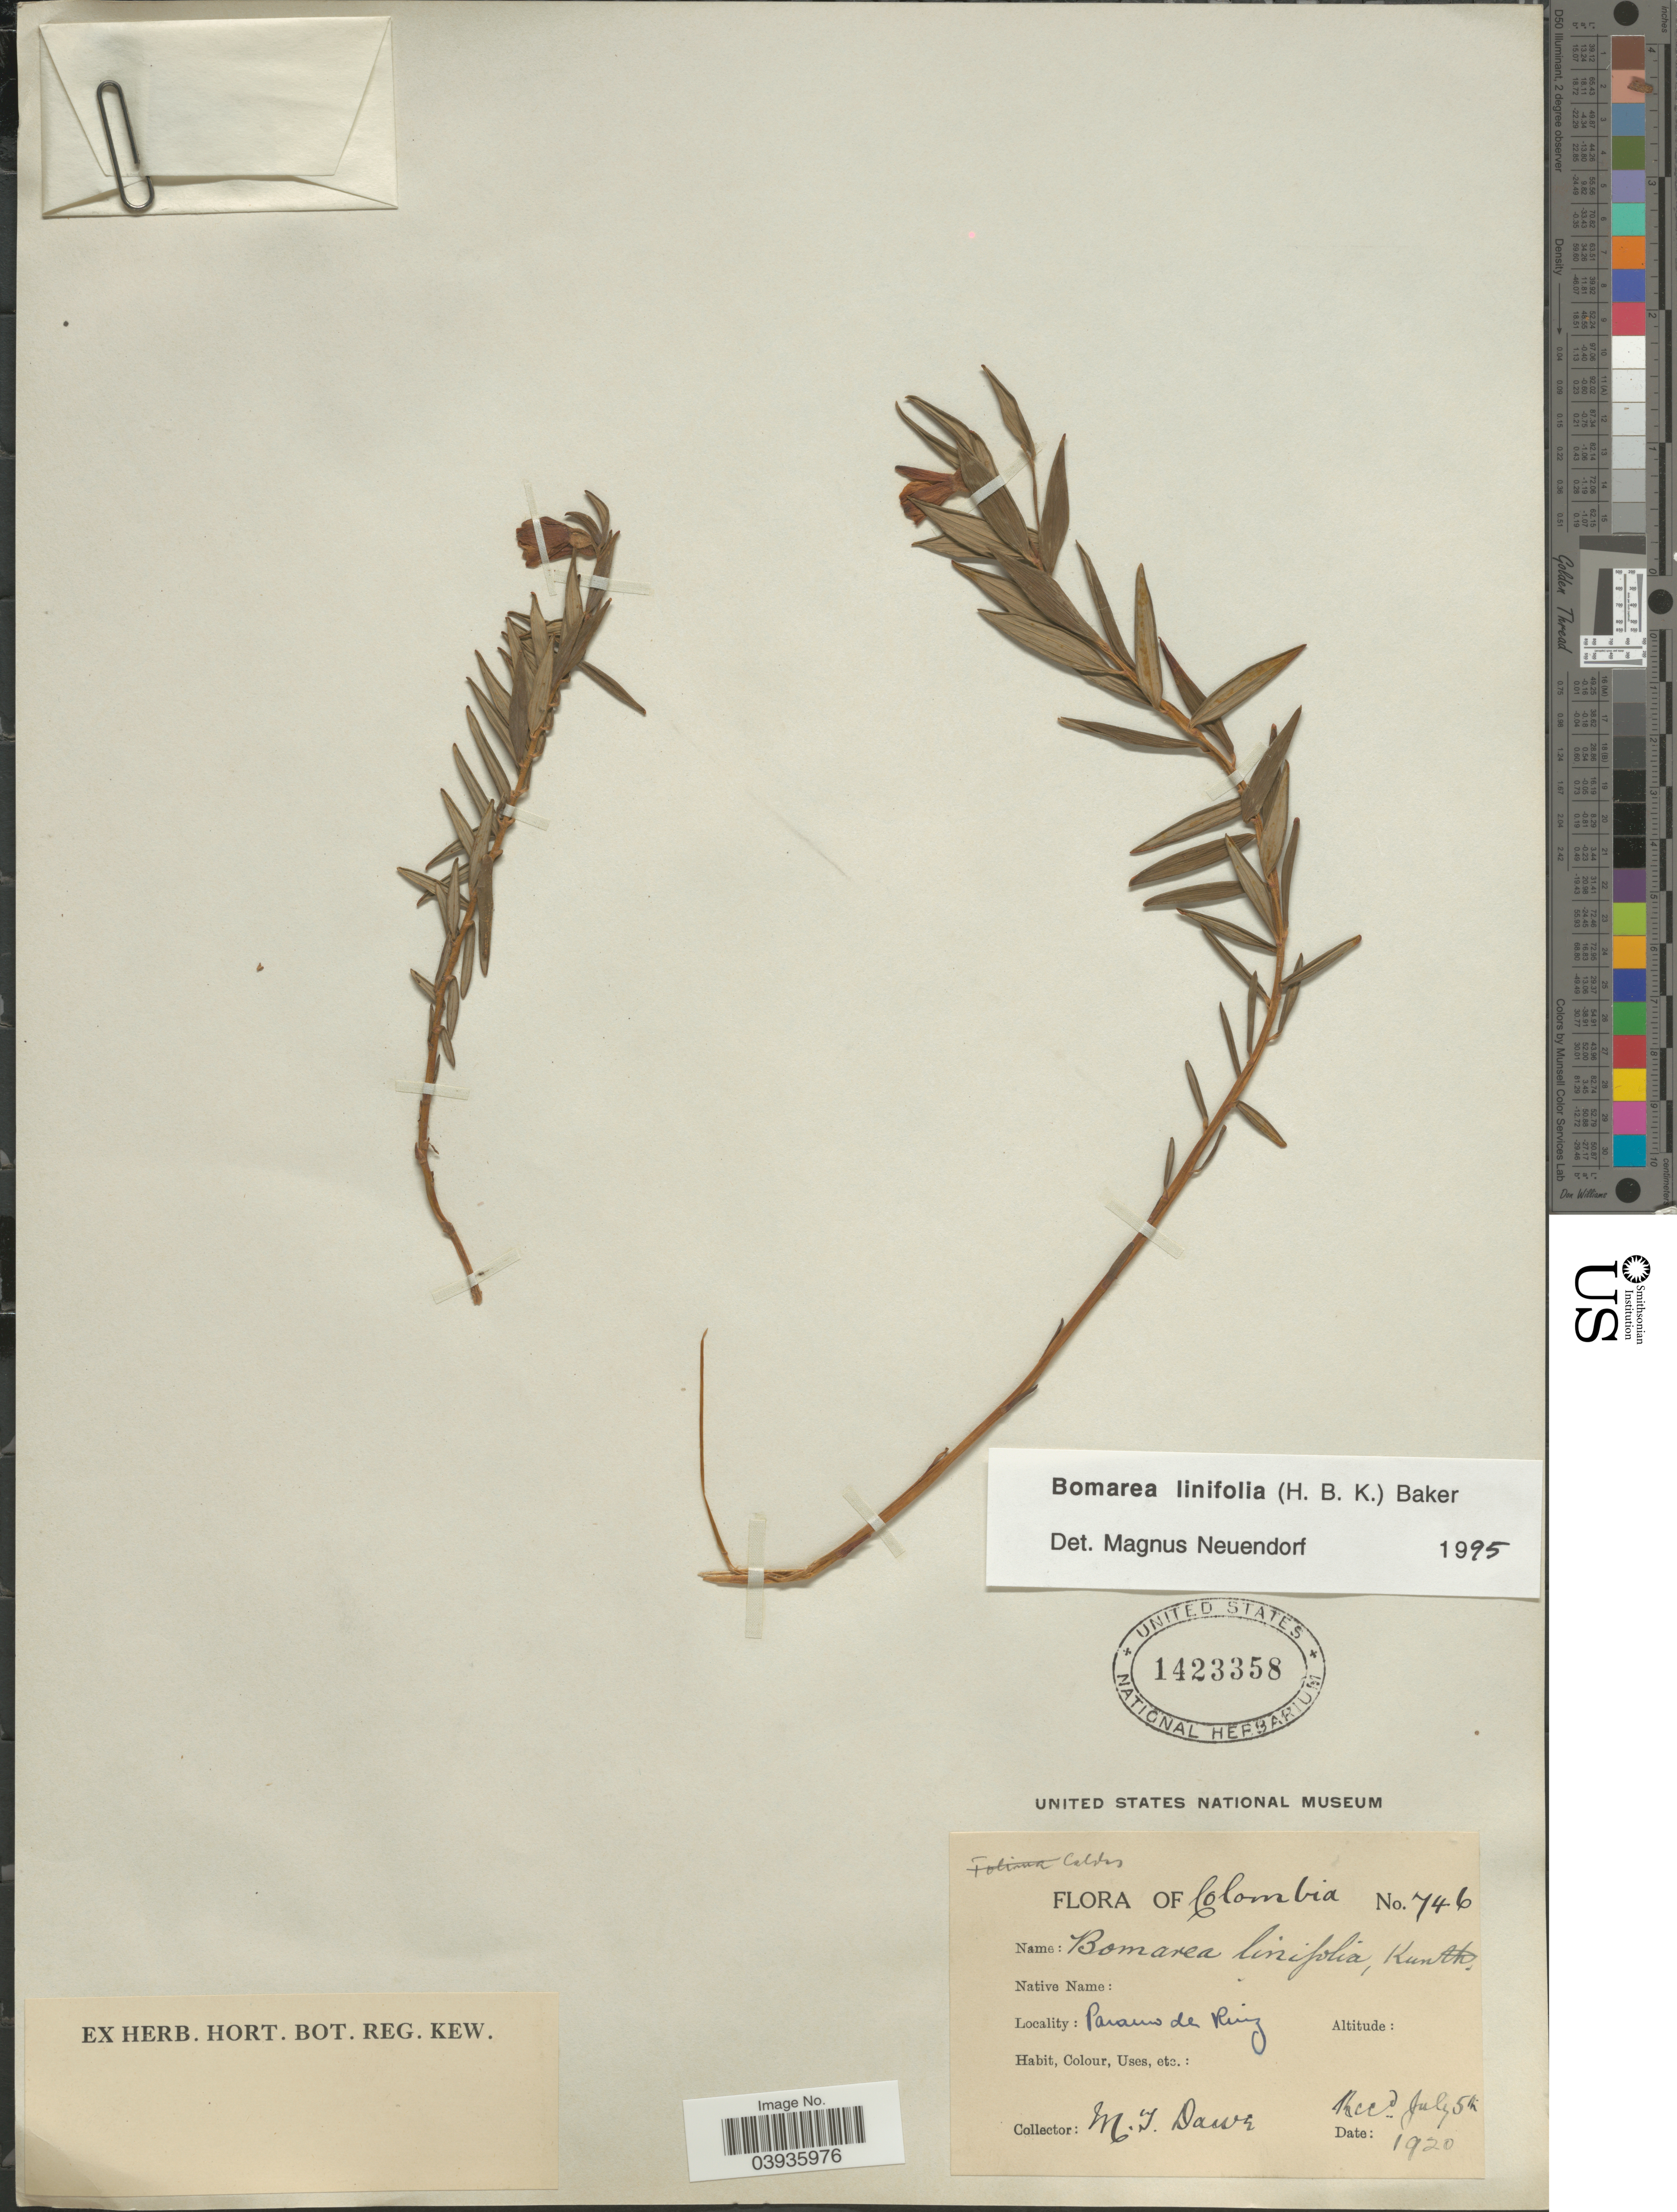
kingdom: Plantae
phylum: Tracheophyta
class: Liliopsida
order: Liliales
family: Alstroemeriaceae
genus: Bomarea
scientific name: Bomarea linifolia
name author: (Kunth) Baker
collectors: M. T. Dawe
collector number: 746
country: Colombia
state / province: Caldas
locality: Paramo de Ruiz.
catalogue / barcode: US 1423358